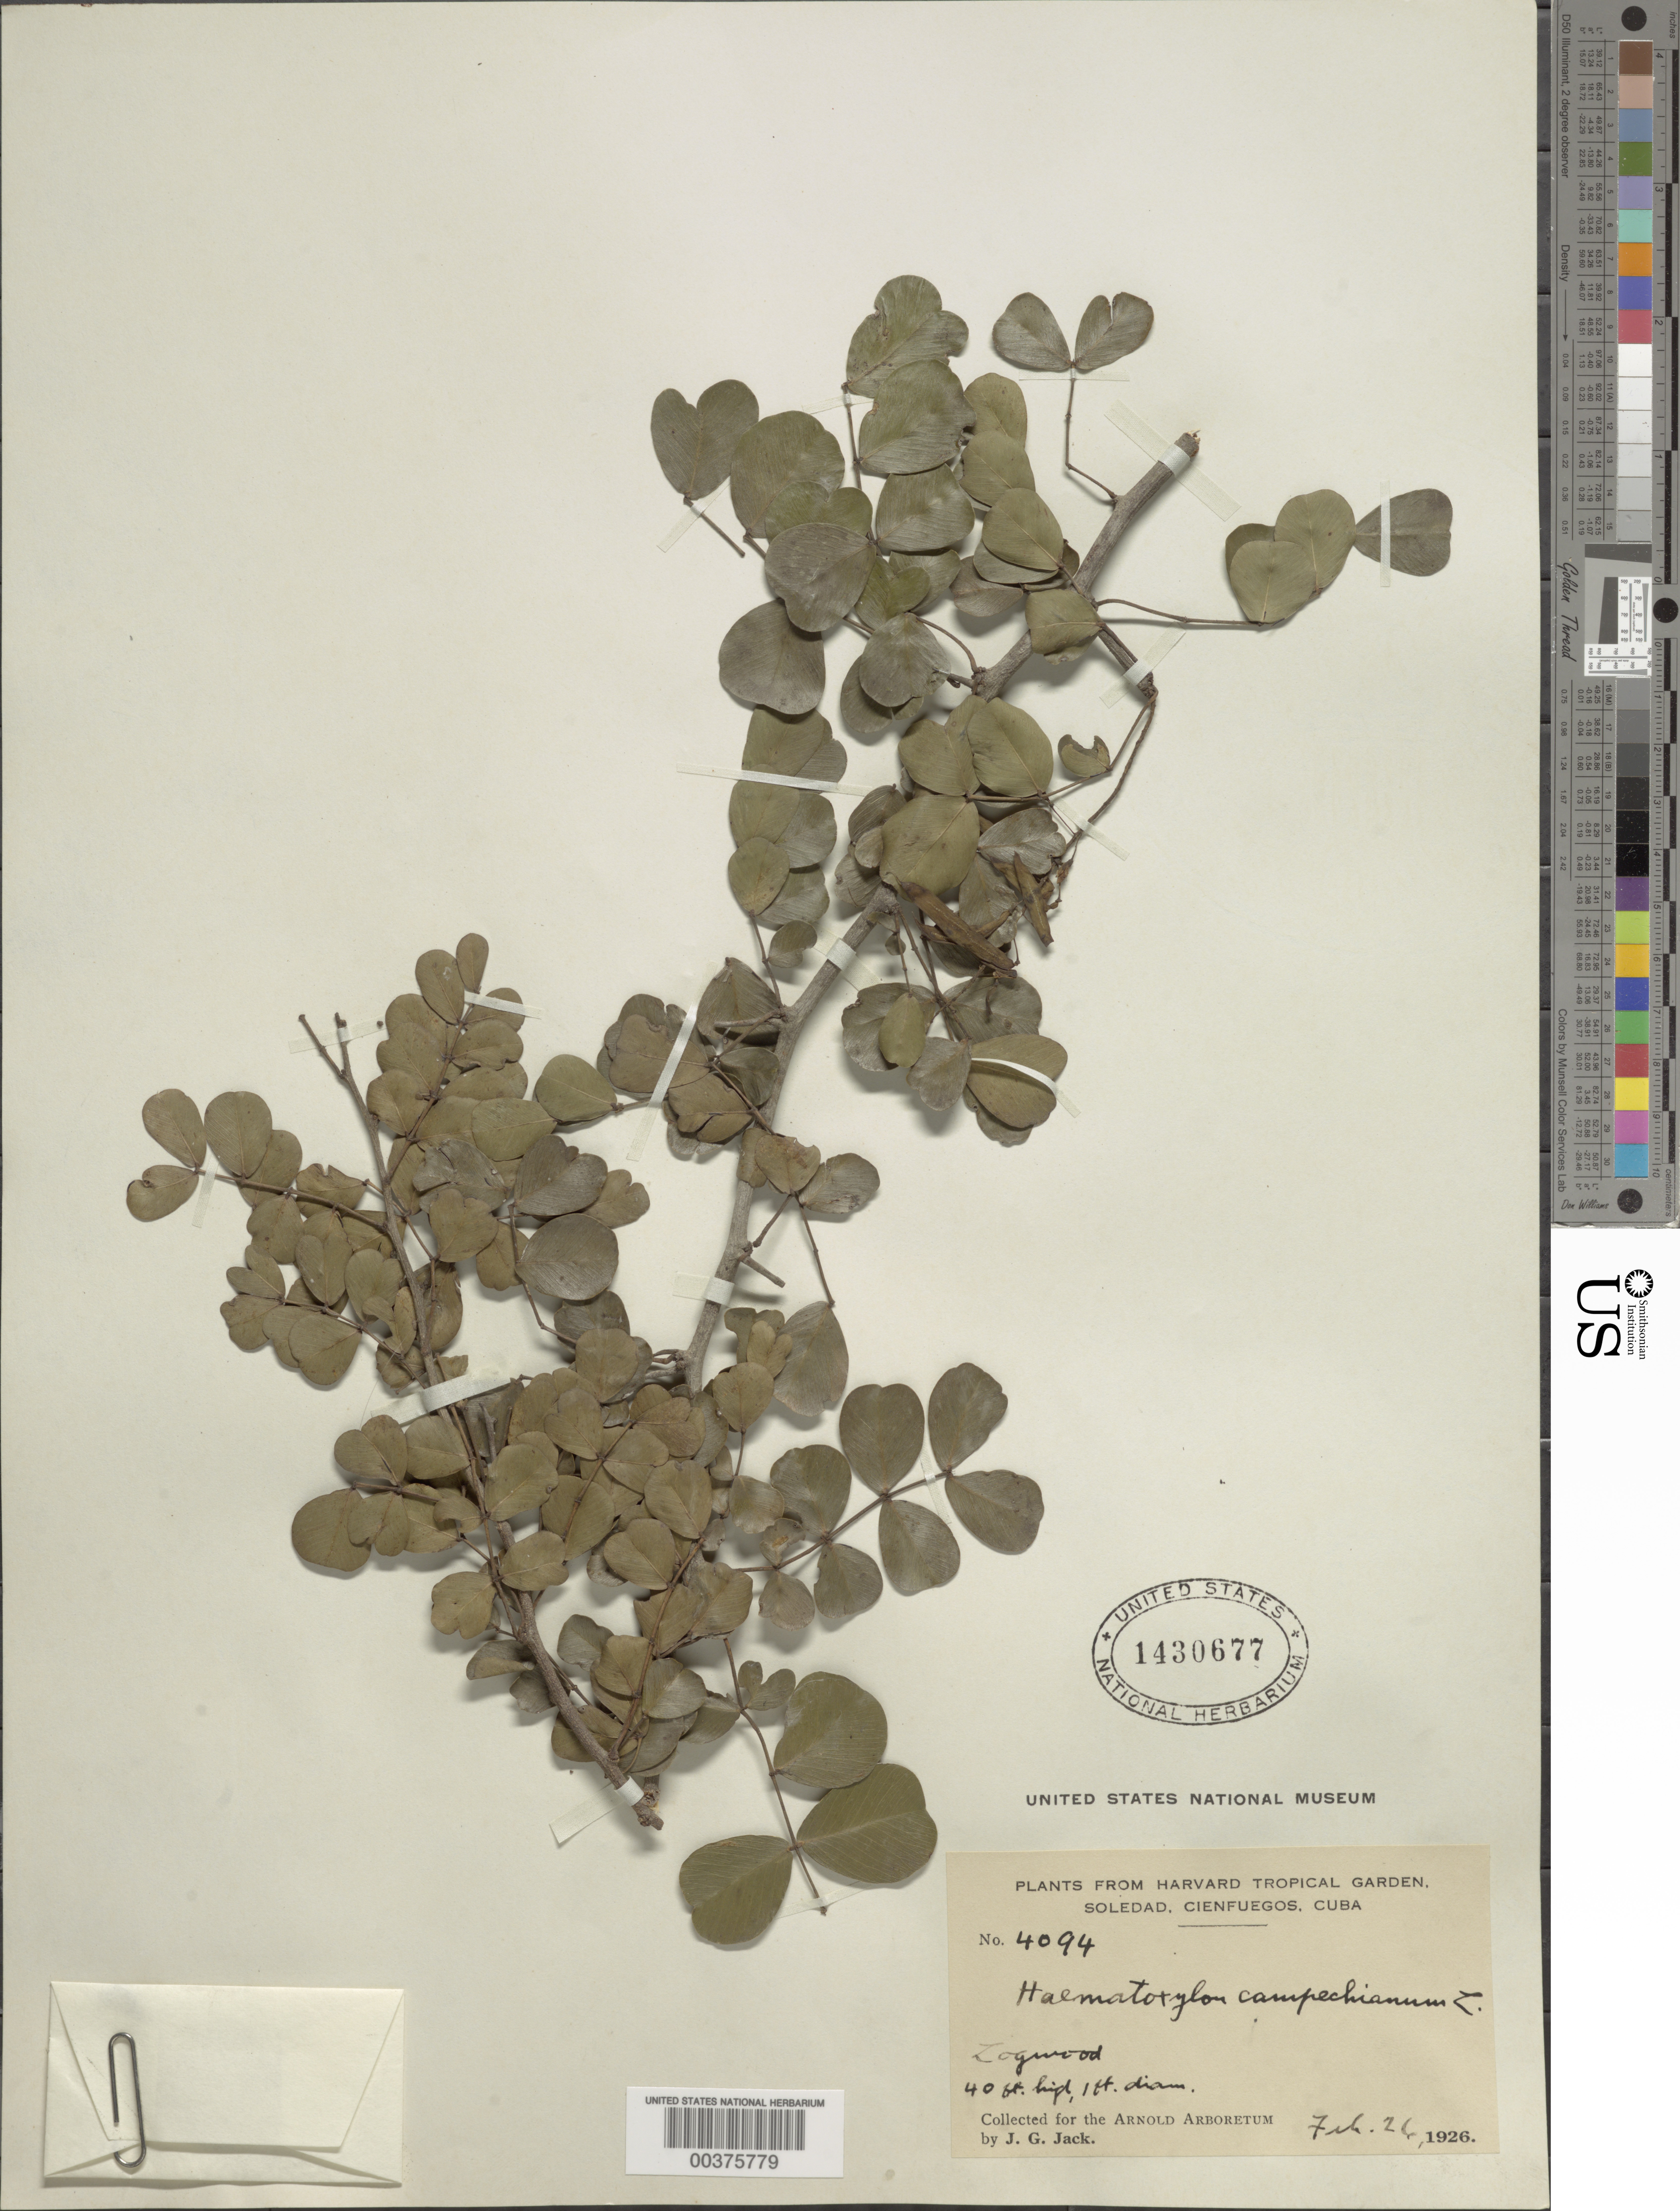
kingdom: Plantae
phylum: Tracheophyta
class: Magnoliopsida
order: Fabales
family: Fabaceae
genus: Haematoxylum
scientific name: Haematoxylum campechianum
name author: L.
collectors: J. G. Jack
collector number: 4094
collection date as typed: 26 Feb 1926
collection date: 1926-02-26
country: Cuba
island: Greater Antilles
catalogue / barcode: US 1430677